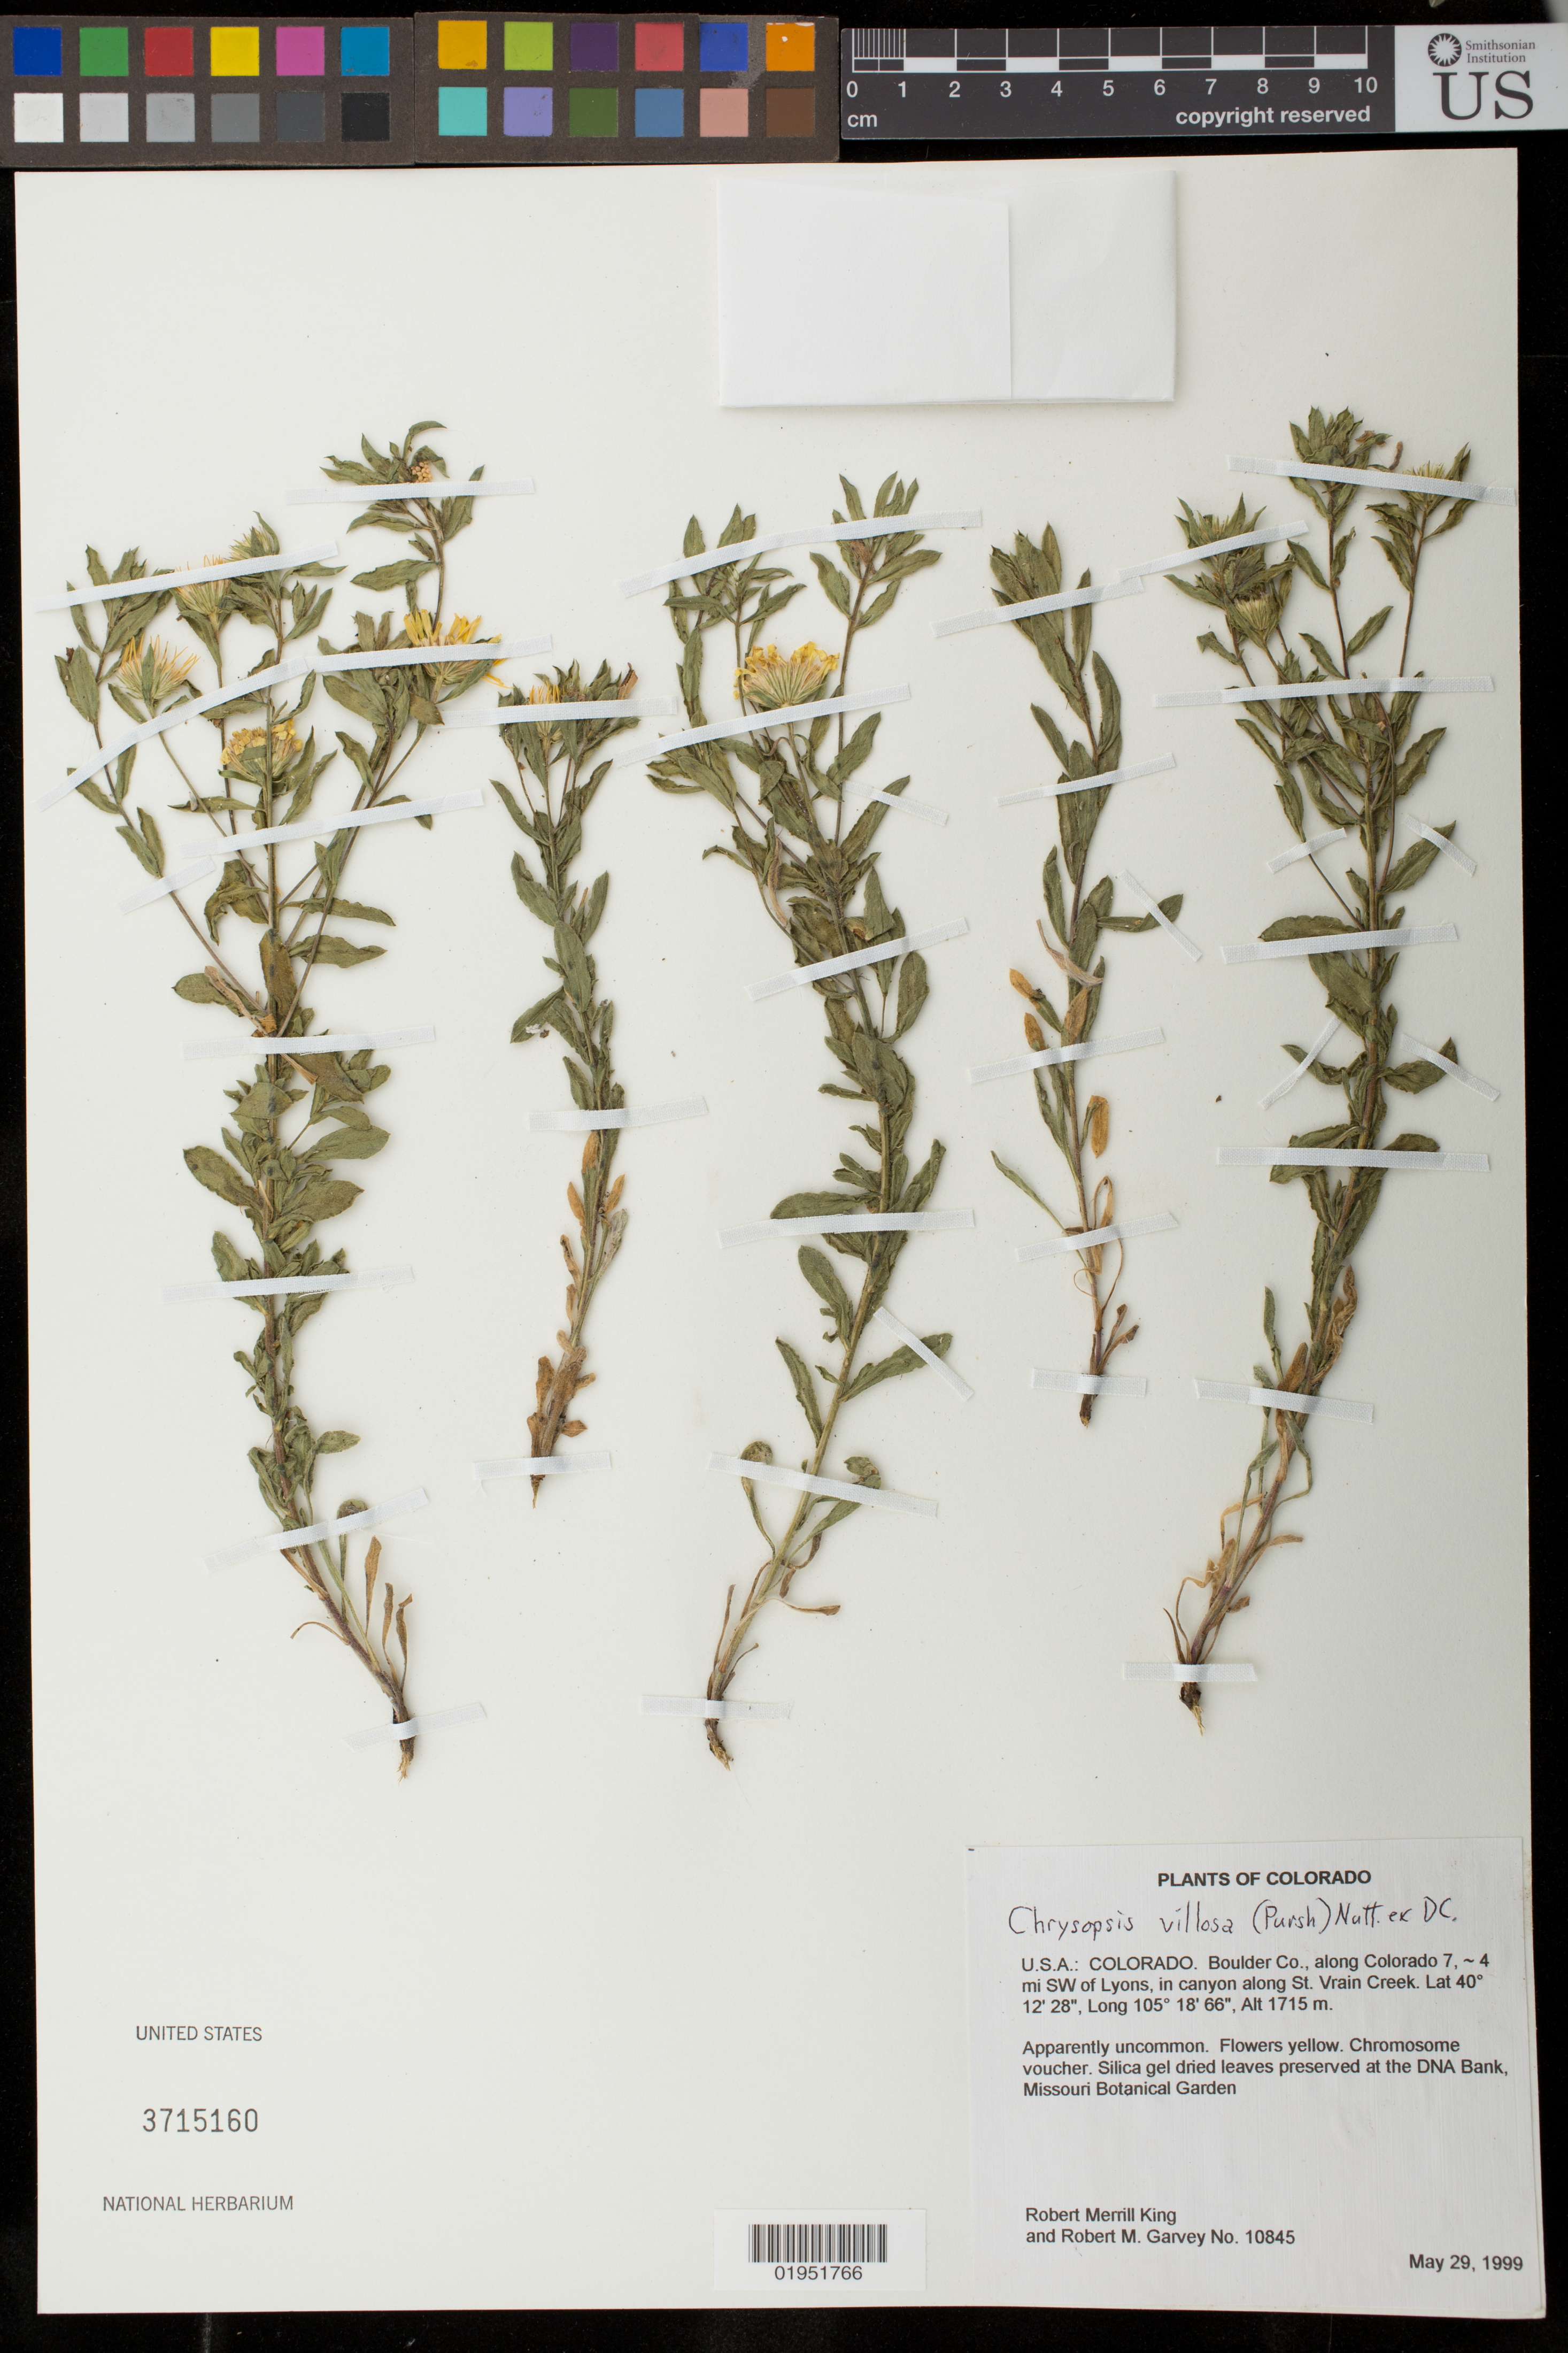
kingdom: Plantae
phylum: Tracheophyta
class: Magnoliopsida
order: Asterales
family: Asteraceae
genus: Chrysopsis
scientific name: Chrysopsis villosa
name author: (Pursh) Nutt. ex DC.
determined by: Robinson, Harold E., (US)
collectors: R. M. King & R. Garvey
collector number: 10845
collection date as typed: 29 May 1999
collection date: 1999-05-29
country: United States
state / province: Colorado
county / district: Boulder Co.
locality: Along Colorado 7, ca. 4 mi SW of Lyons, in canyon along St. Vrain Creek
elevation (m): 1715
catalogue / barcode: US 3715160